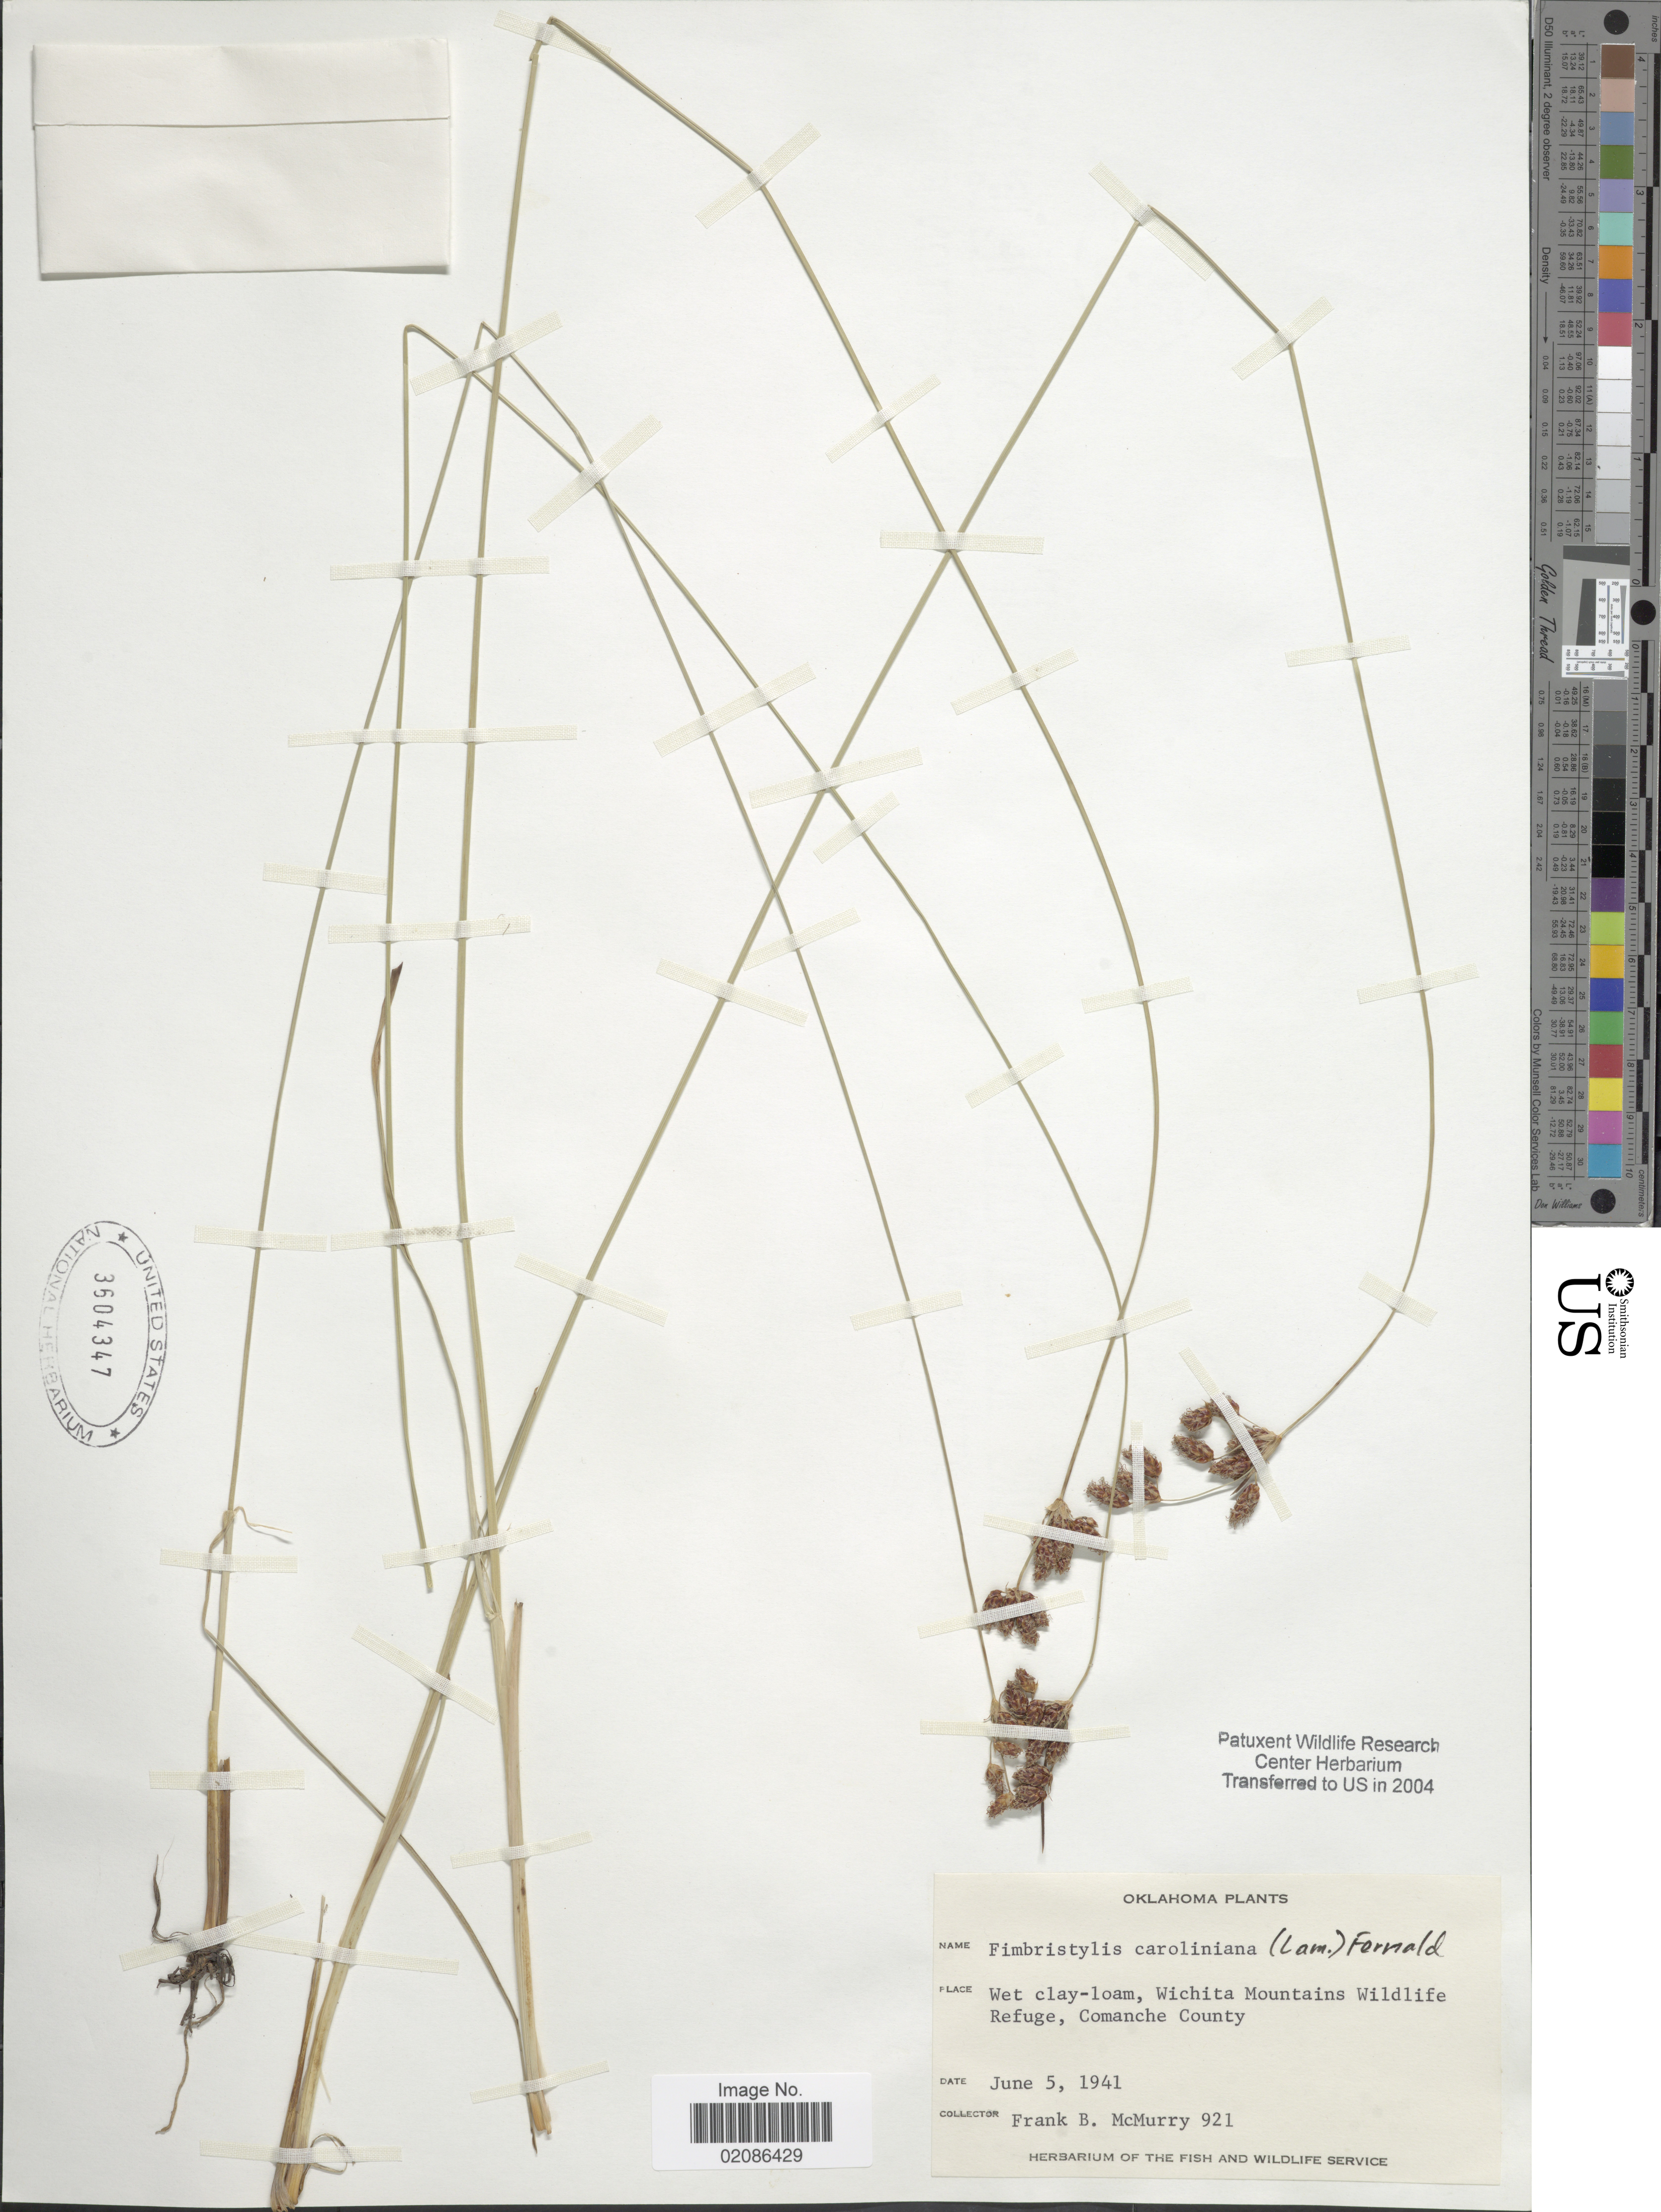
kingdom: Plantae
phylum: Tracheophyta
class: Liliopsida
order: Poales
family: Cyperaceae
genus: Fimbristylis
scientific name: Fimbristylis caroliniana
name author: (Lam.) Fernald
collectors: F. B. McMurry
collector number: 921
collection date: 1941-06-05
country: United States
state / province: Oklahoma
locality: Wet clay-loam, Wichita Mountains Wildlife Refuge, Comanche County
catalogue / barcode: US 3604347